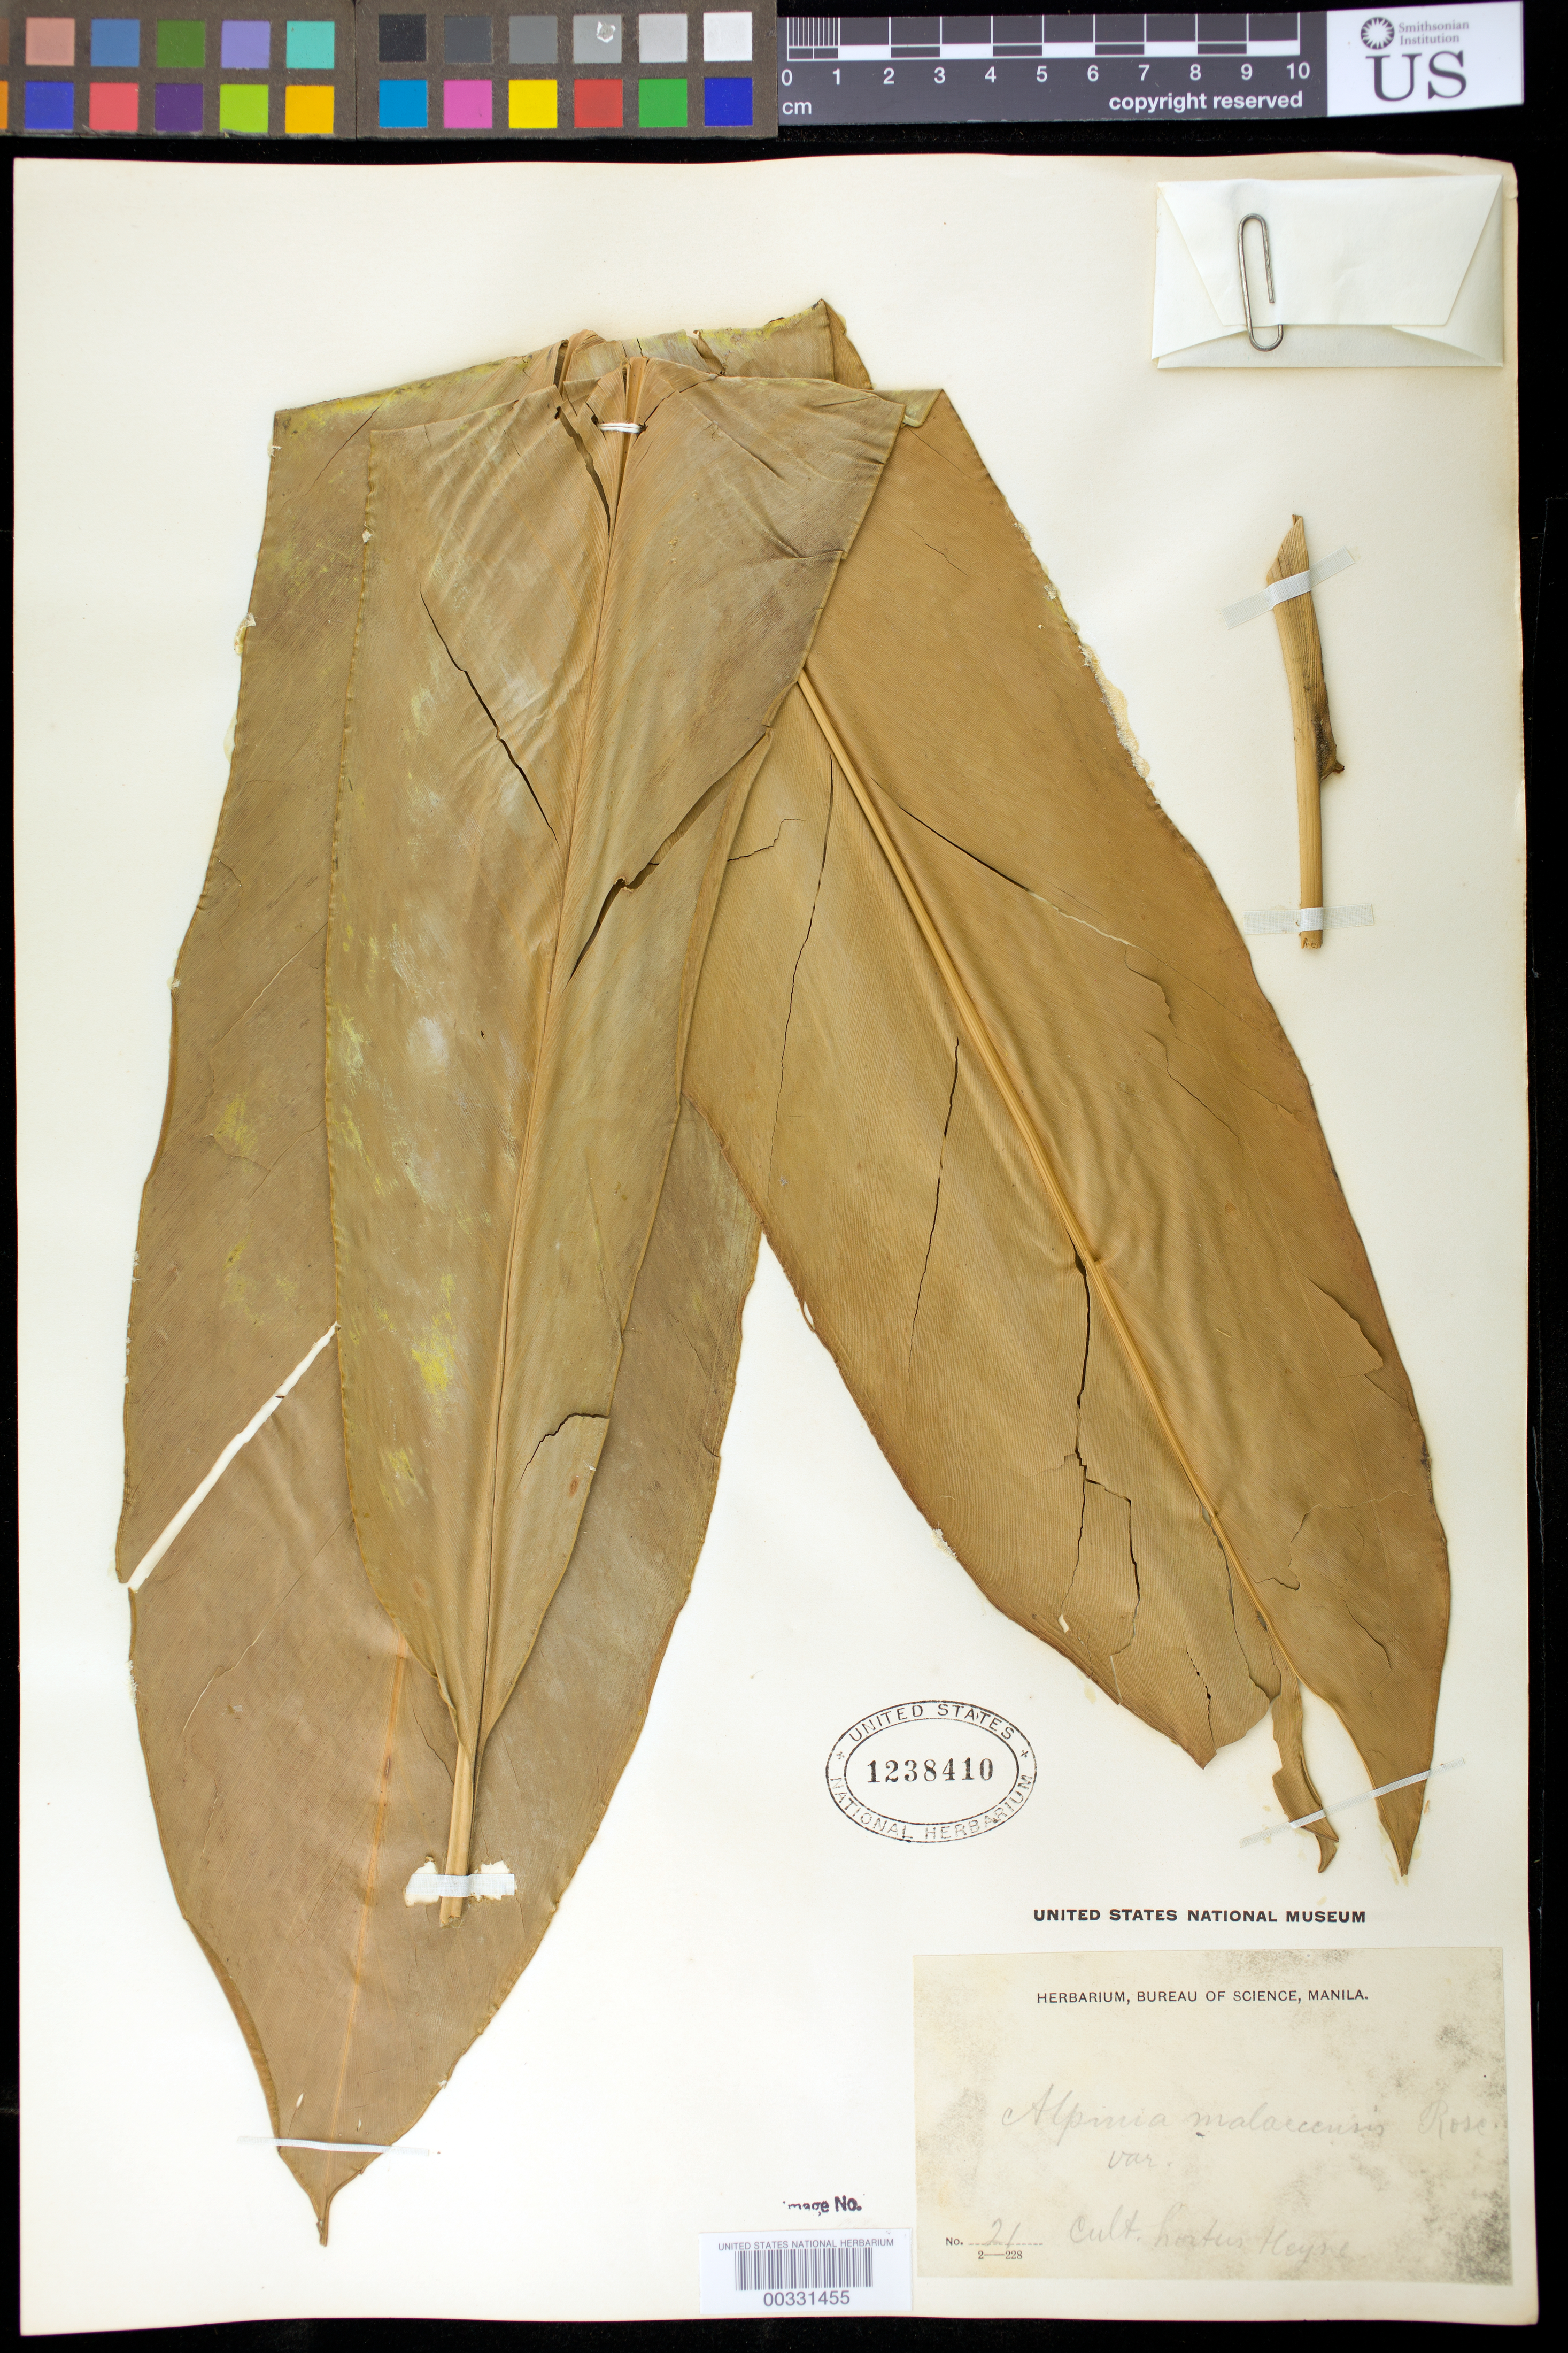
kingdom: Plantae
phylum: Tracheophyta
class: Liliopsida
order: Zingiberales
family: Zingiberaceae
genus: Alpinia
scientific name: Alpinia malaccensis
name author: (Burm. f.) Roscoe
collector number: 21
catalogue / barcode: US 1238410